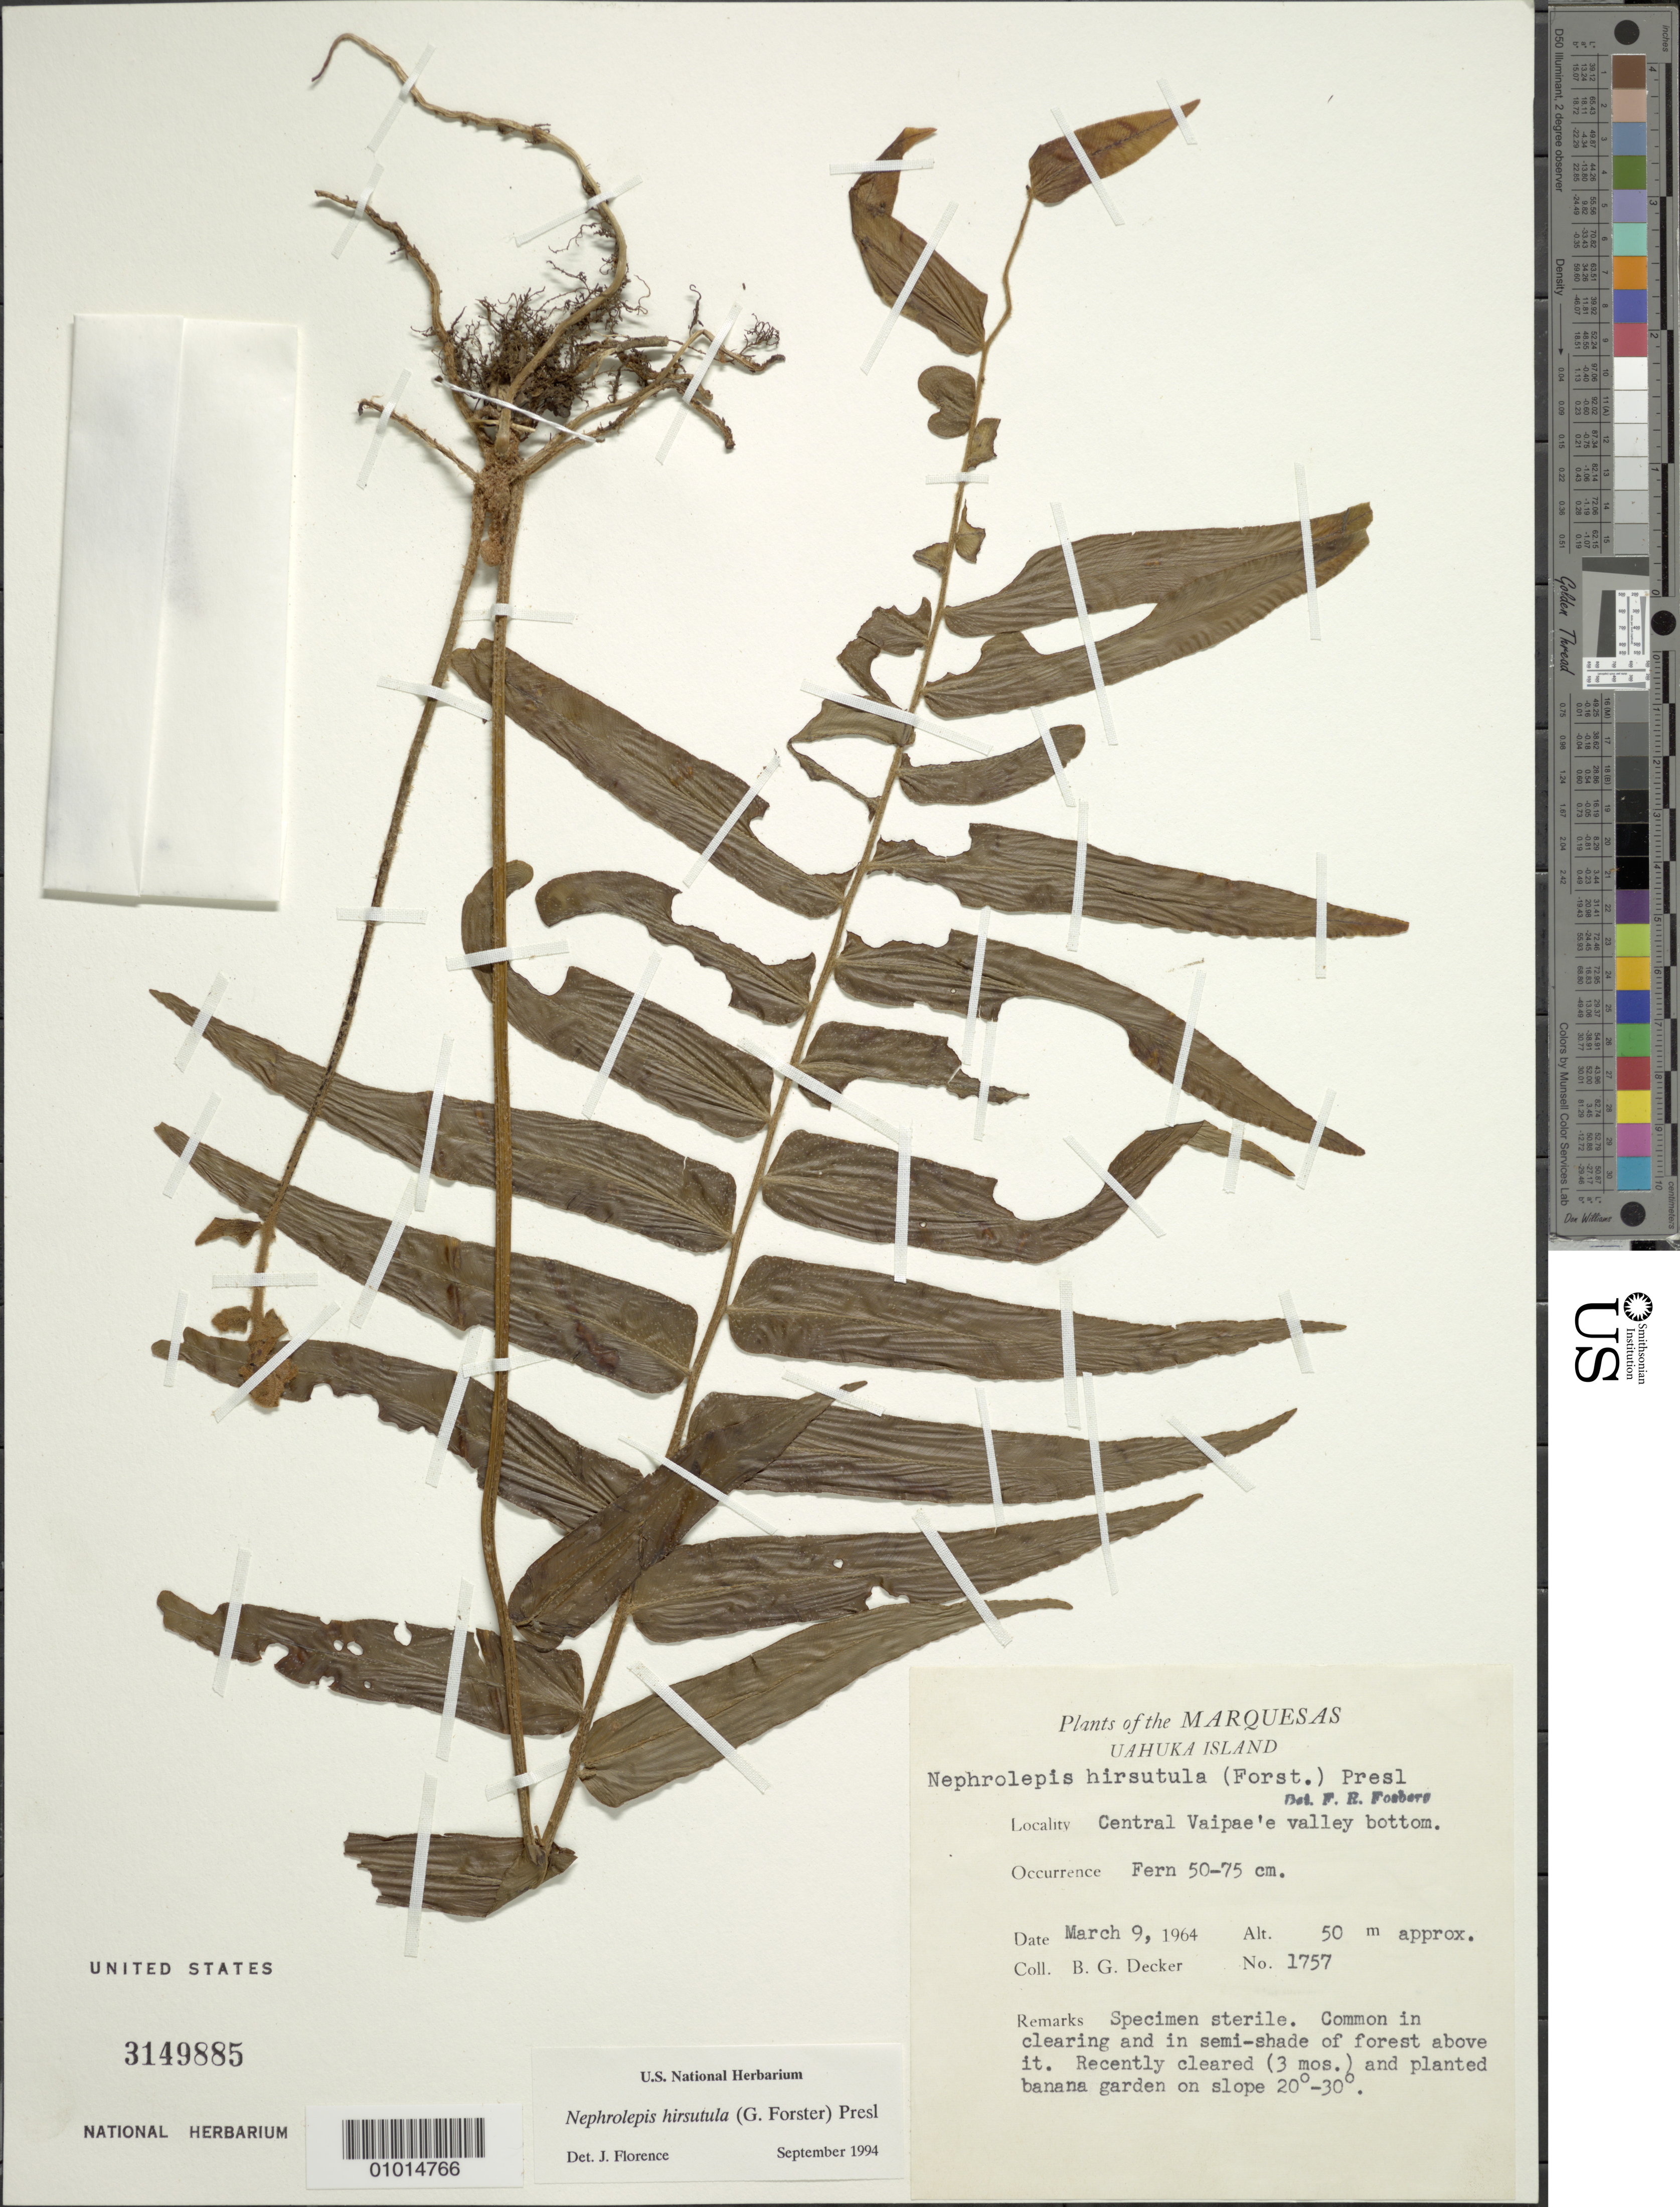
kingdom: Plantae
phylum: Tracheophyta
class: Polypodiopsida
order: Polypodiales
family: Nephrolepidaceae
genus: Nephrolepis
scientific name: Nephrolepis hirsutula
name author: (G. Forst.) C. Presl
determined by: Florence, J.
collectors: B. G. Decker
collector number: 1757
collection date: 1964-03-09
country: French Polynesia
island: Ua Huka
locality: Central Vaipae'e valley bottom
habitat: Common in clearing and in semi-shade of forest above it. Recently cleared (3 mos.) and planted banana garden on slope 20º-30º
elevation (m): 50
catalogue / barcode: US 3149885